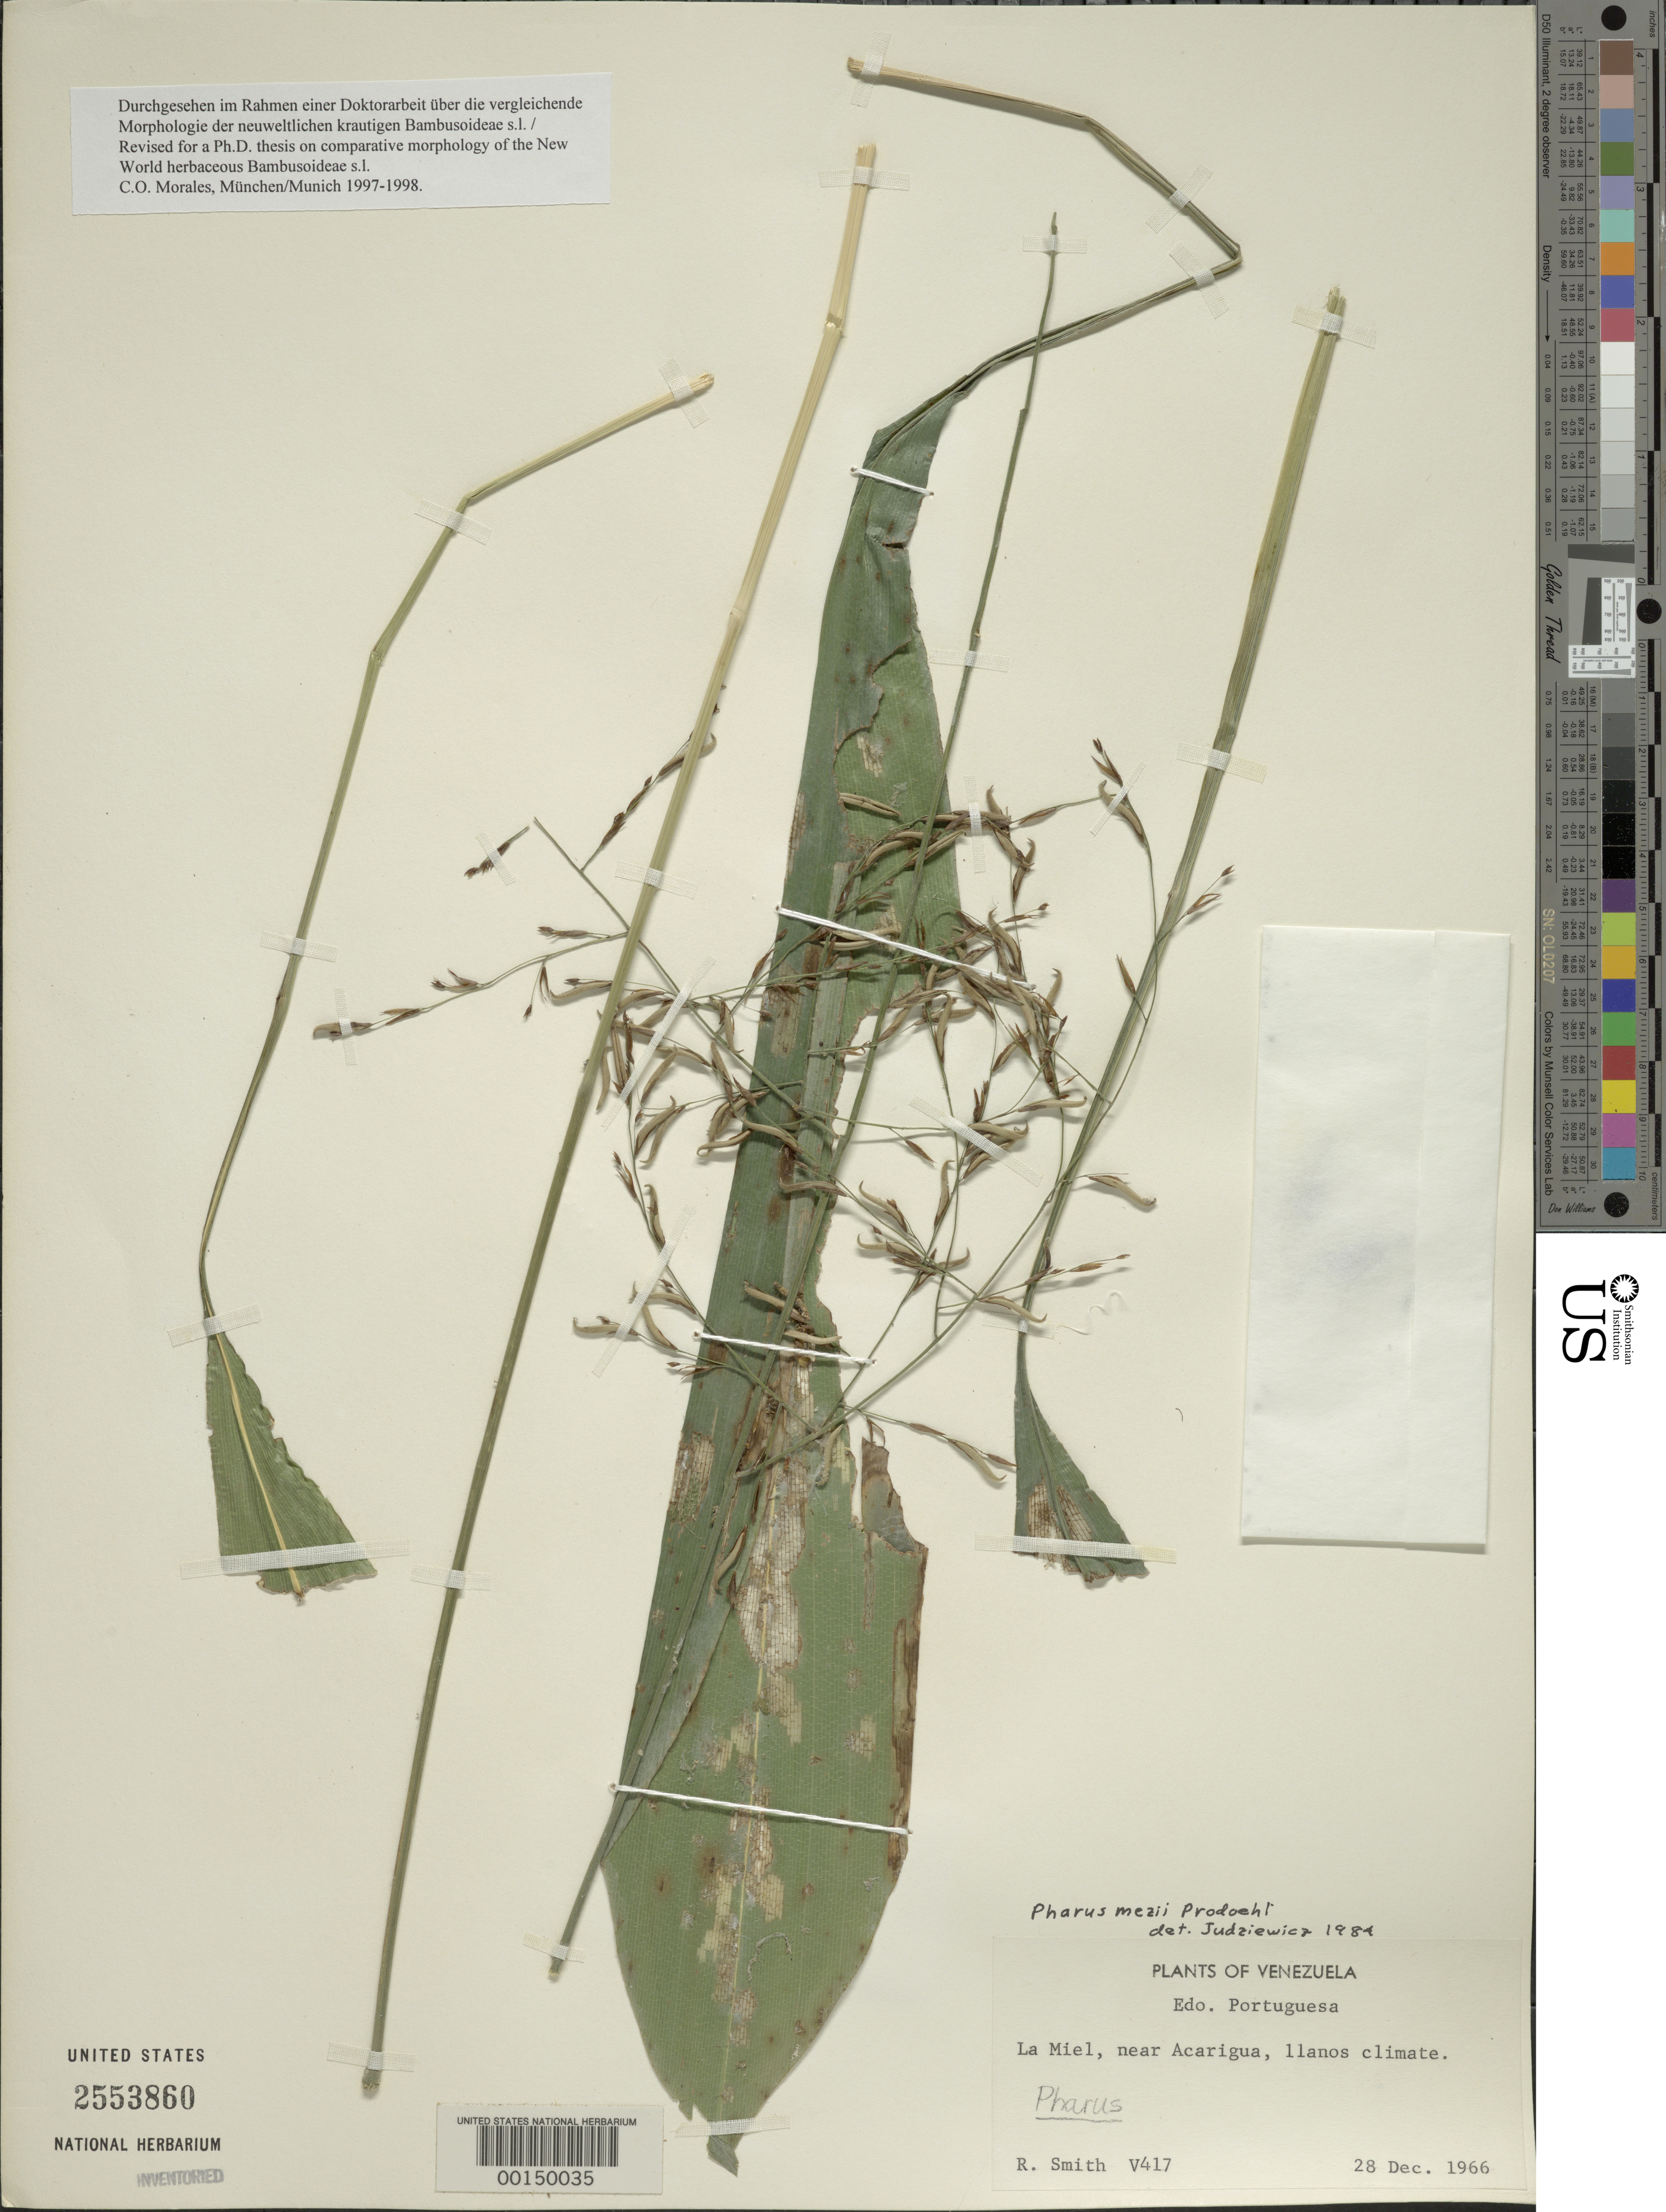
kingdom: Plantae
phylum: Tracheophyta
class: Liliopsida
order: Poales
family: Poaceae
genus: Pharus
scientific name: Pharus mezii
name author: Prod.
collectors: R. Smith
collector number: V-417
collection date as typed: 28 Dec 1966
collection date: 1966-12-28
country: Venezuela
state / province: Portuguesa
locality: La miel, acarigua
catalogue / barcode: US 2553860